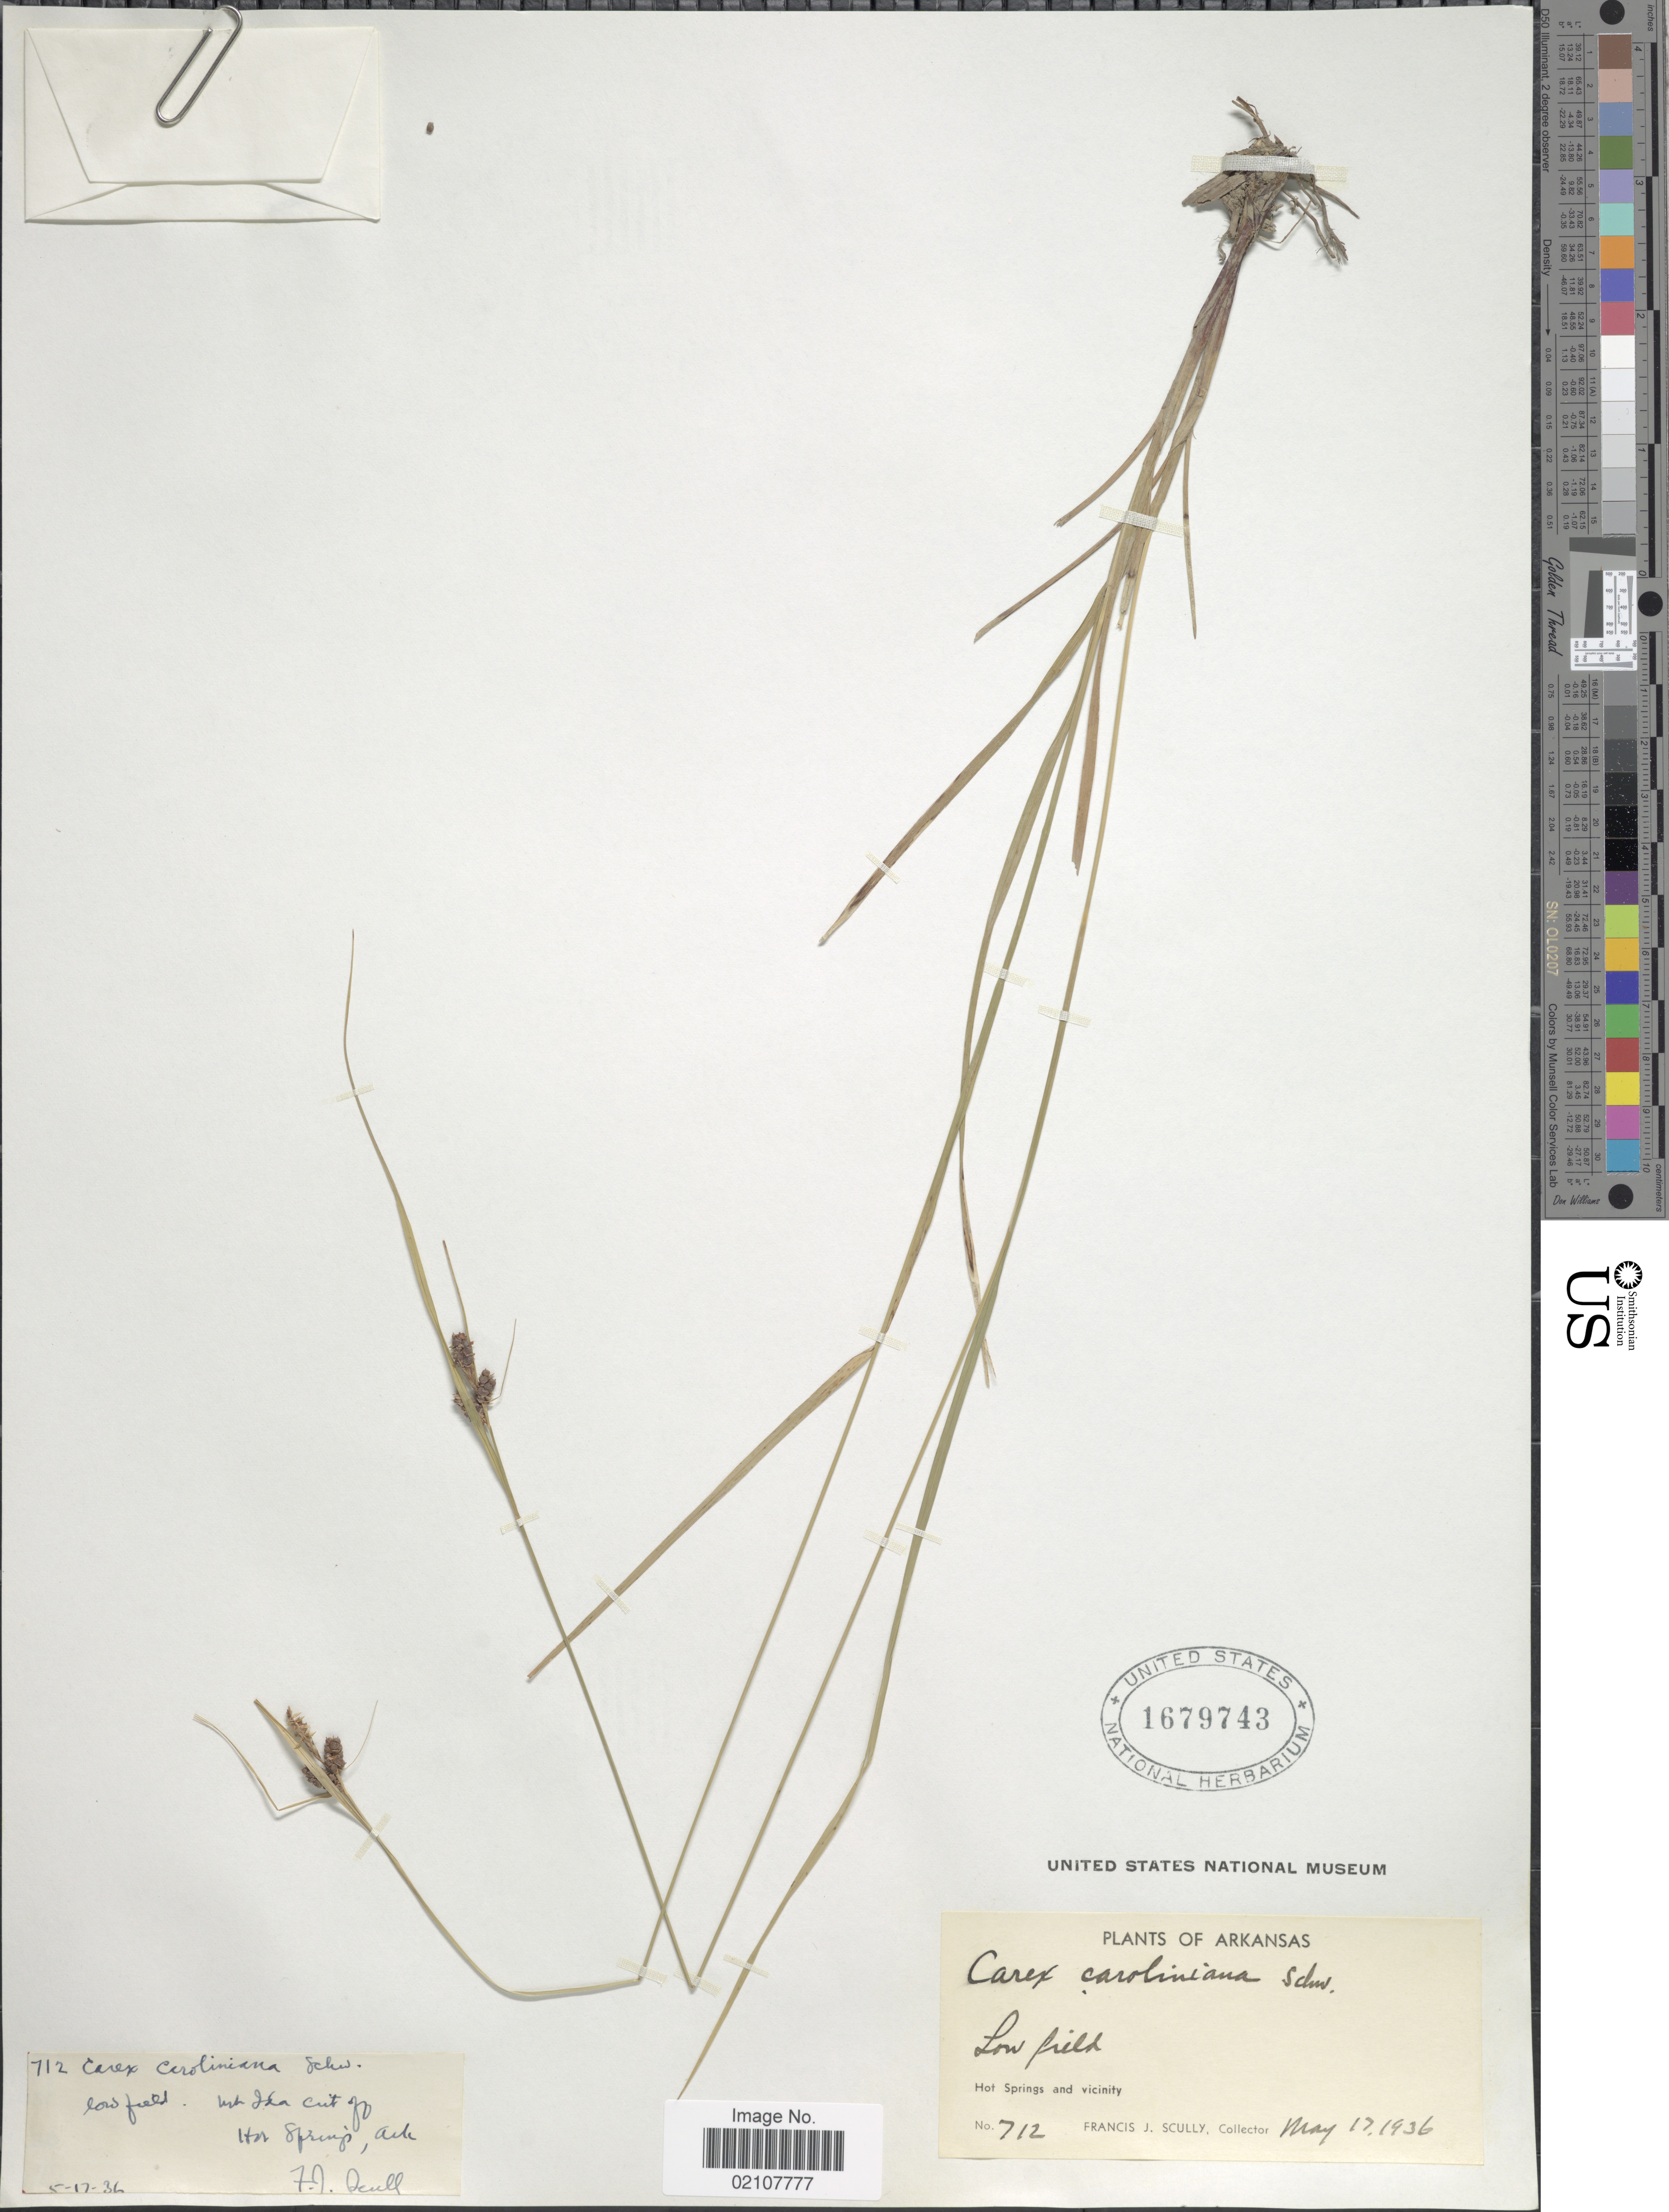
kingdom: Plantae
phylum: Tracheophyta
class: Liliopsida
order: Poales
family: Cyperaceae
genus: Carex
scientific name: Carex caroliniana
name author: Schwein.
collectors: F. J. Scully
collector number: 712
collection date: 1936-05-17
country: United States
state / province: Arkansas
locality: Arkansas, Hot Springs and vicinity.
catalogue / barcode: US 1679743